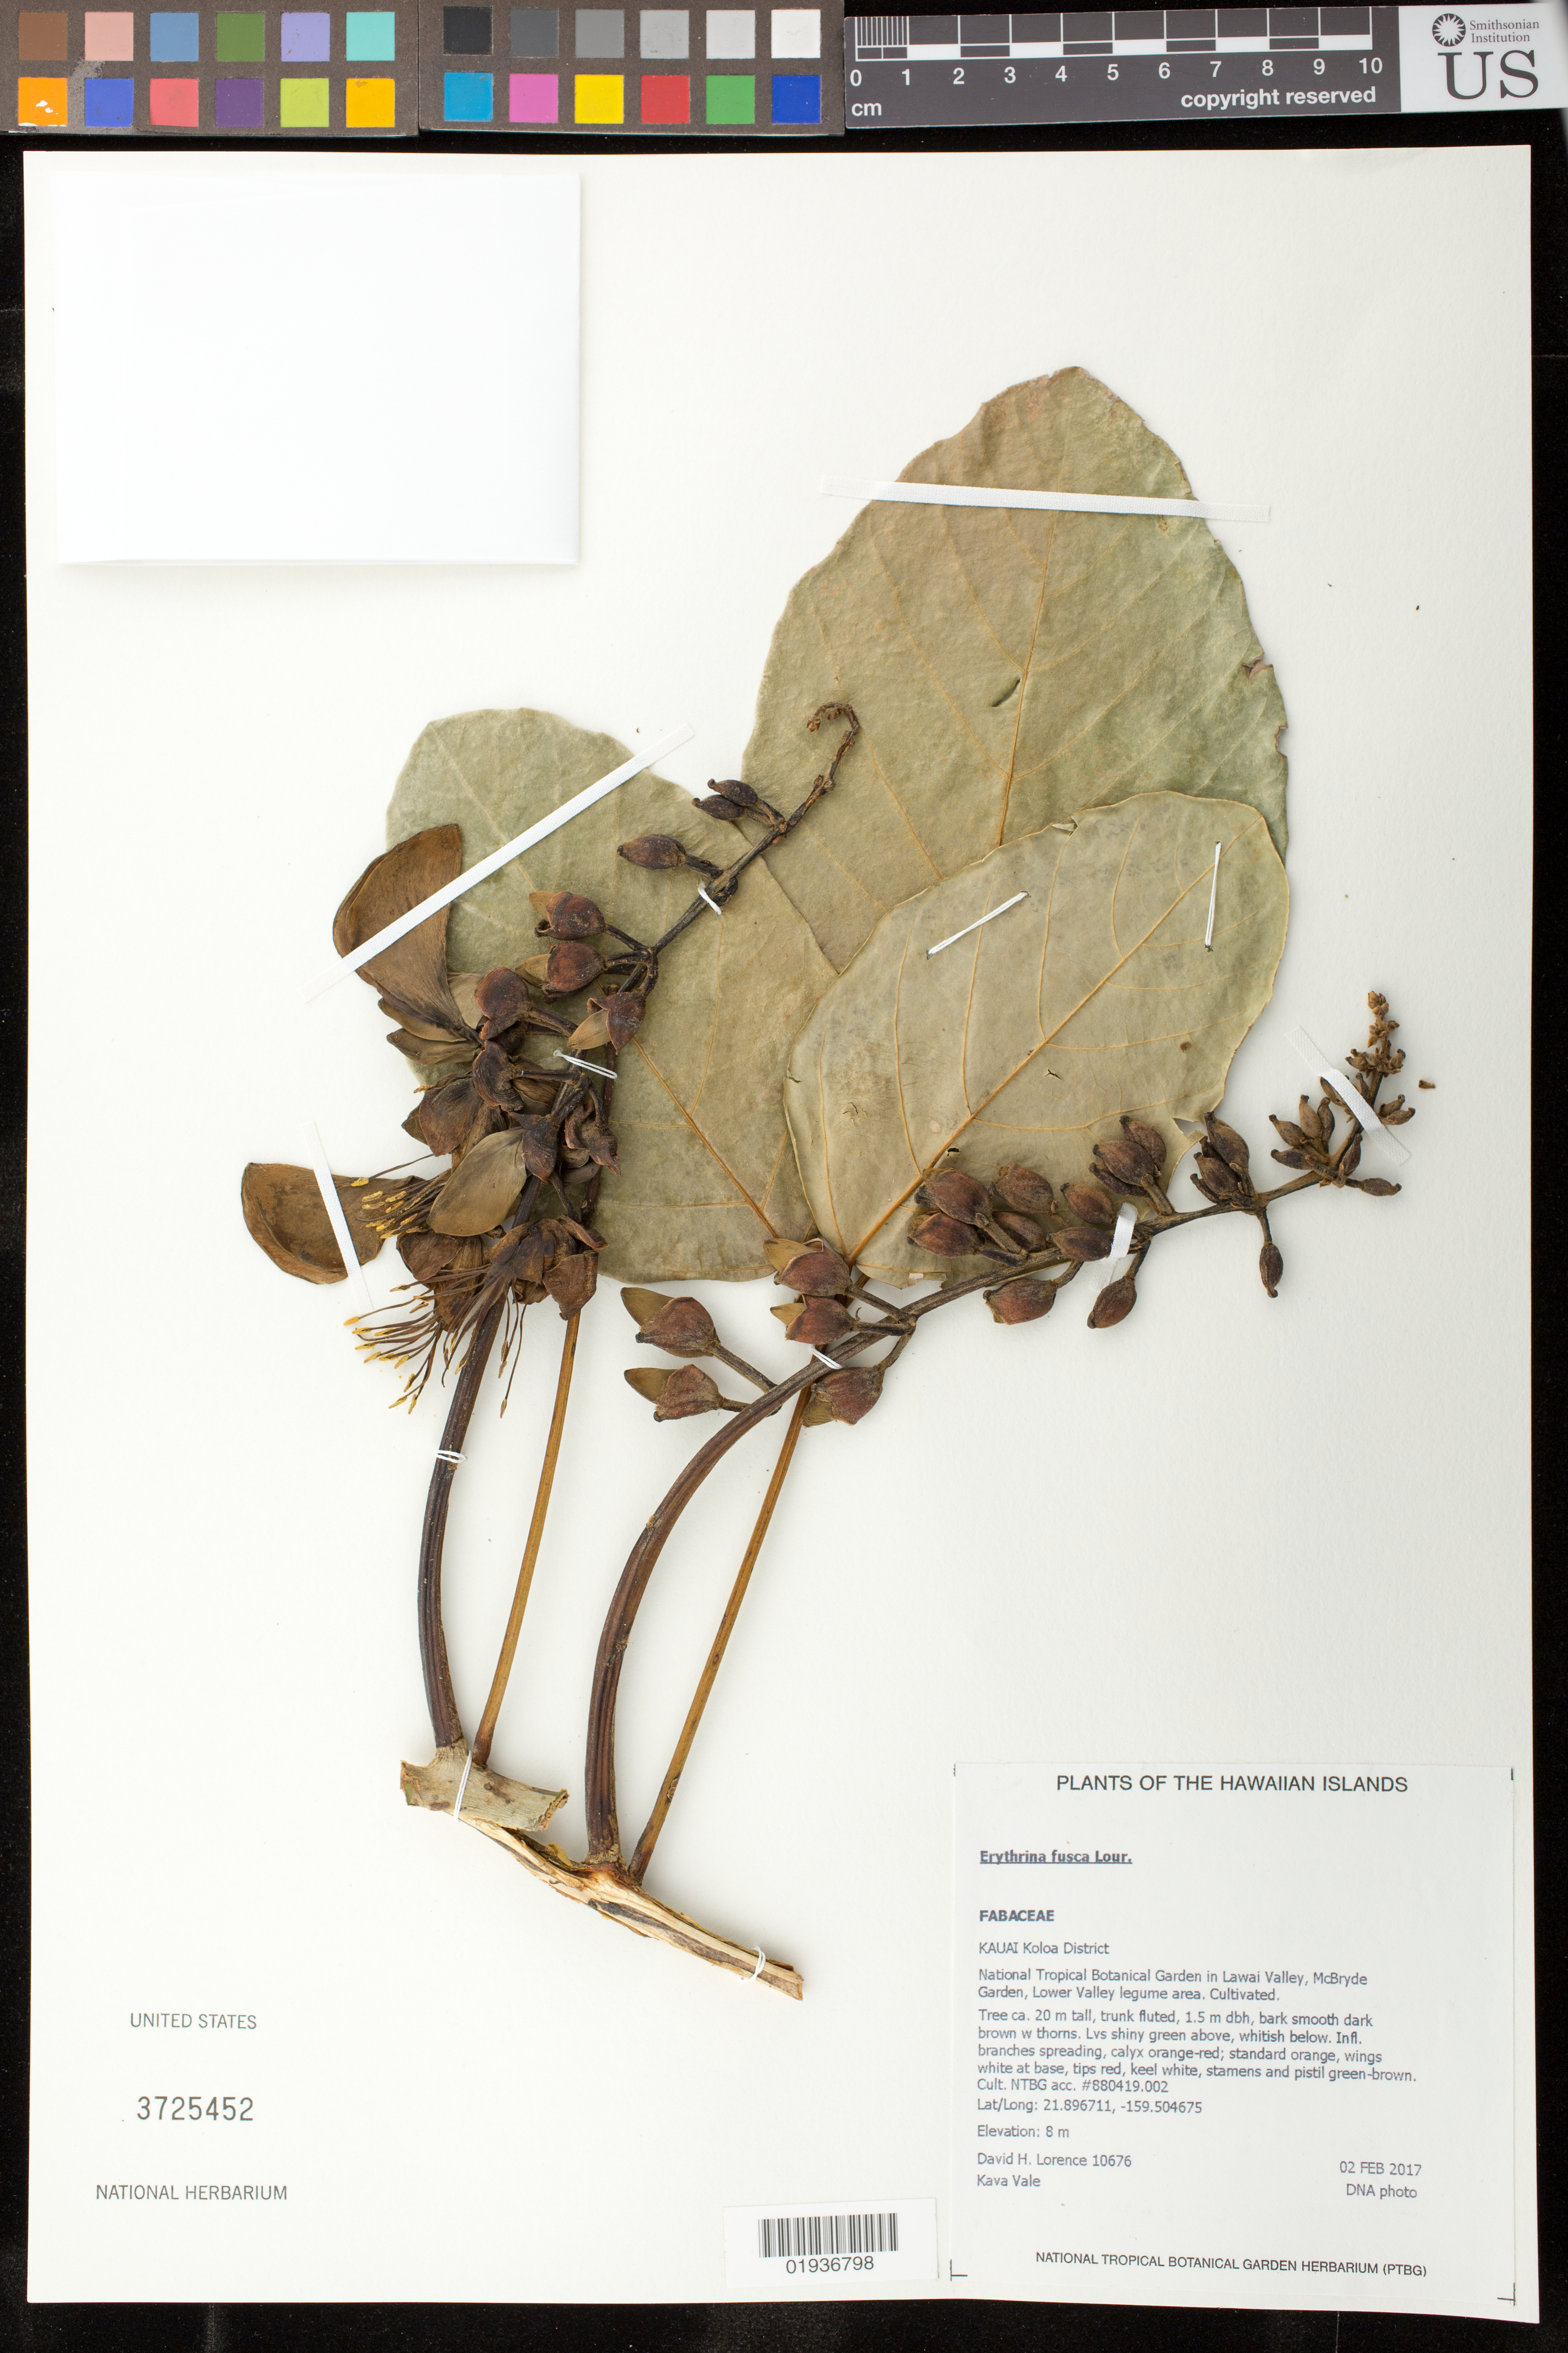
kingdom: Plantae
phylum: Tracheophyta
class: Magnoliopsida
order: Fabales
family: Fabaceae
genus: Erythrina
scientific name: Erythrina fusca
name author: Lour.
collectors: D. Lorence & K. Vale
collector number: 10676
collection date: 2017-02-02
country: United States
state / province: Hawaii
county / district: Kauai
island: Kaua'i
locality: Koloa District, National Tropical Botanical Garden in Lawai Valley, McBryde Garden, Lower Valley legume area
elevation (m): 8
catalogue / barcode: US 3728452